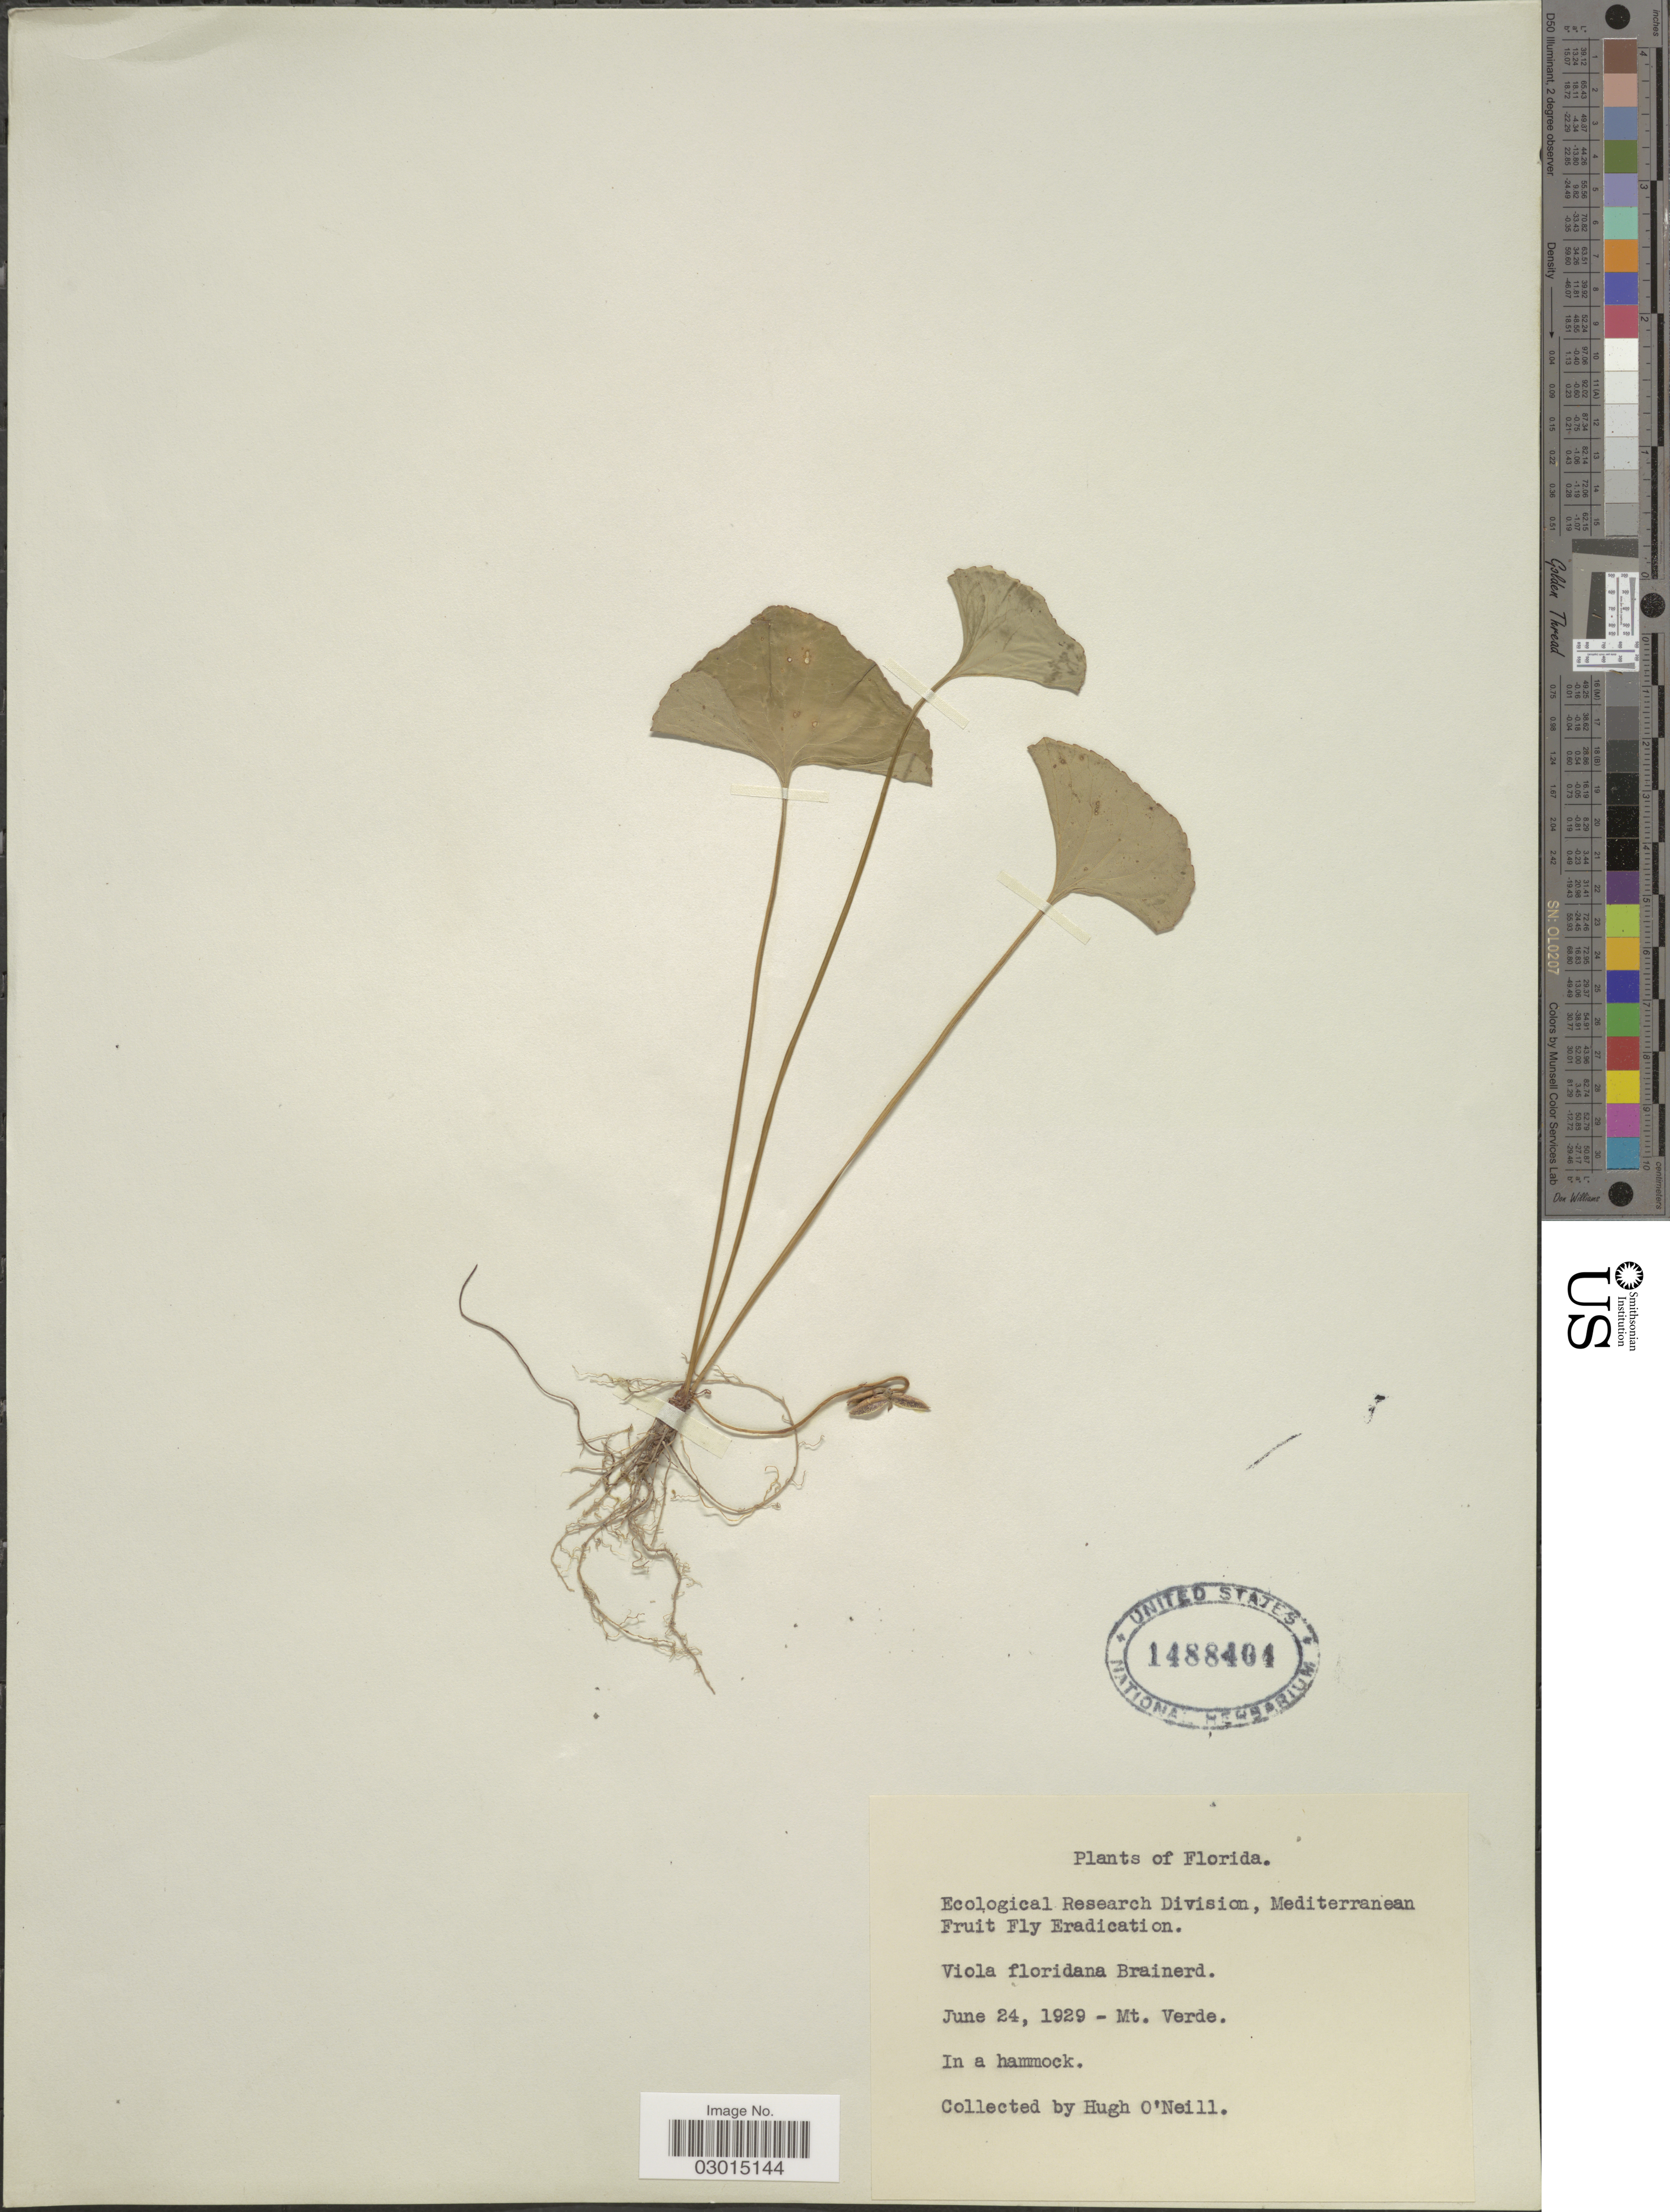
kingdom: Plantae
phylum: Tracheophyta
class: Magnoliopsida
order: Malpighiales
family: Violaceae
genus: Viola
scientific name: Viola floridana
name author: Brainerd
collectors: H. O'Neill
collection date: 1929-06-24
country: United States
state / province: Florida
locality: Mt. Verde.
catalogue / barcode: US 1488404